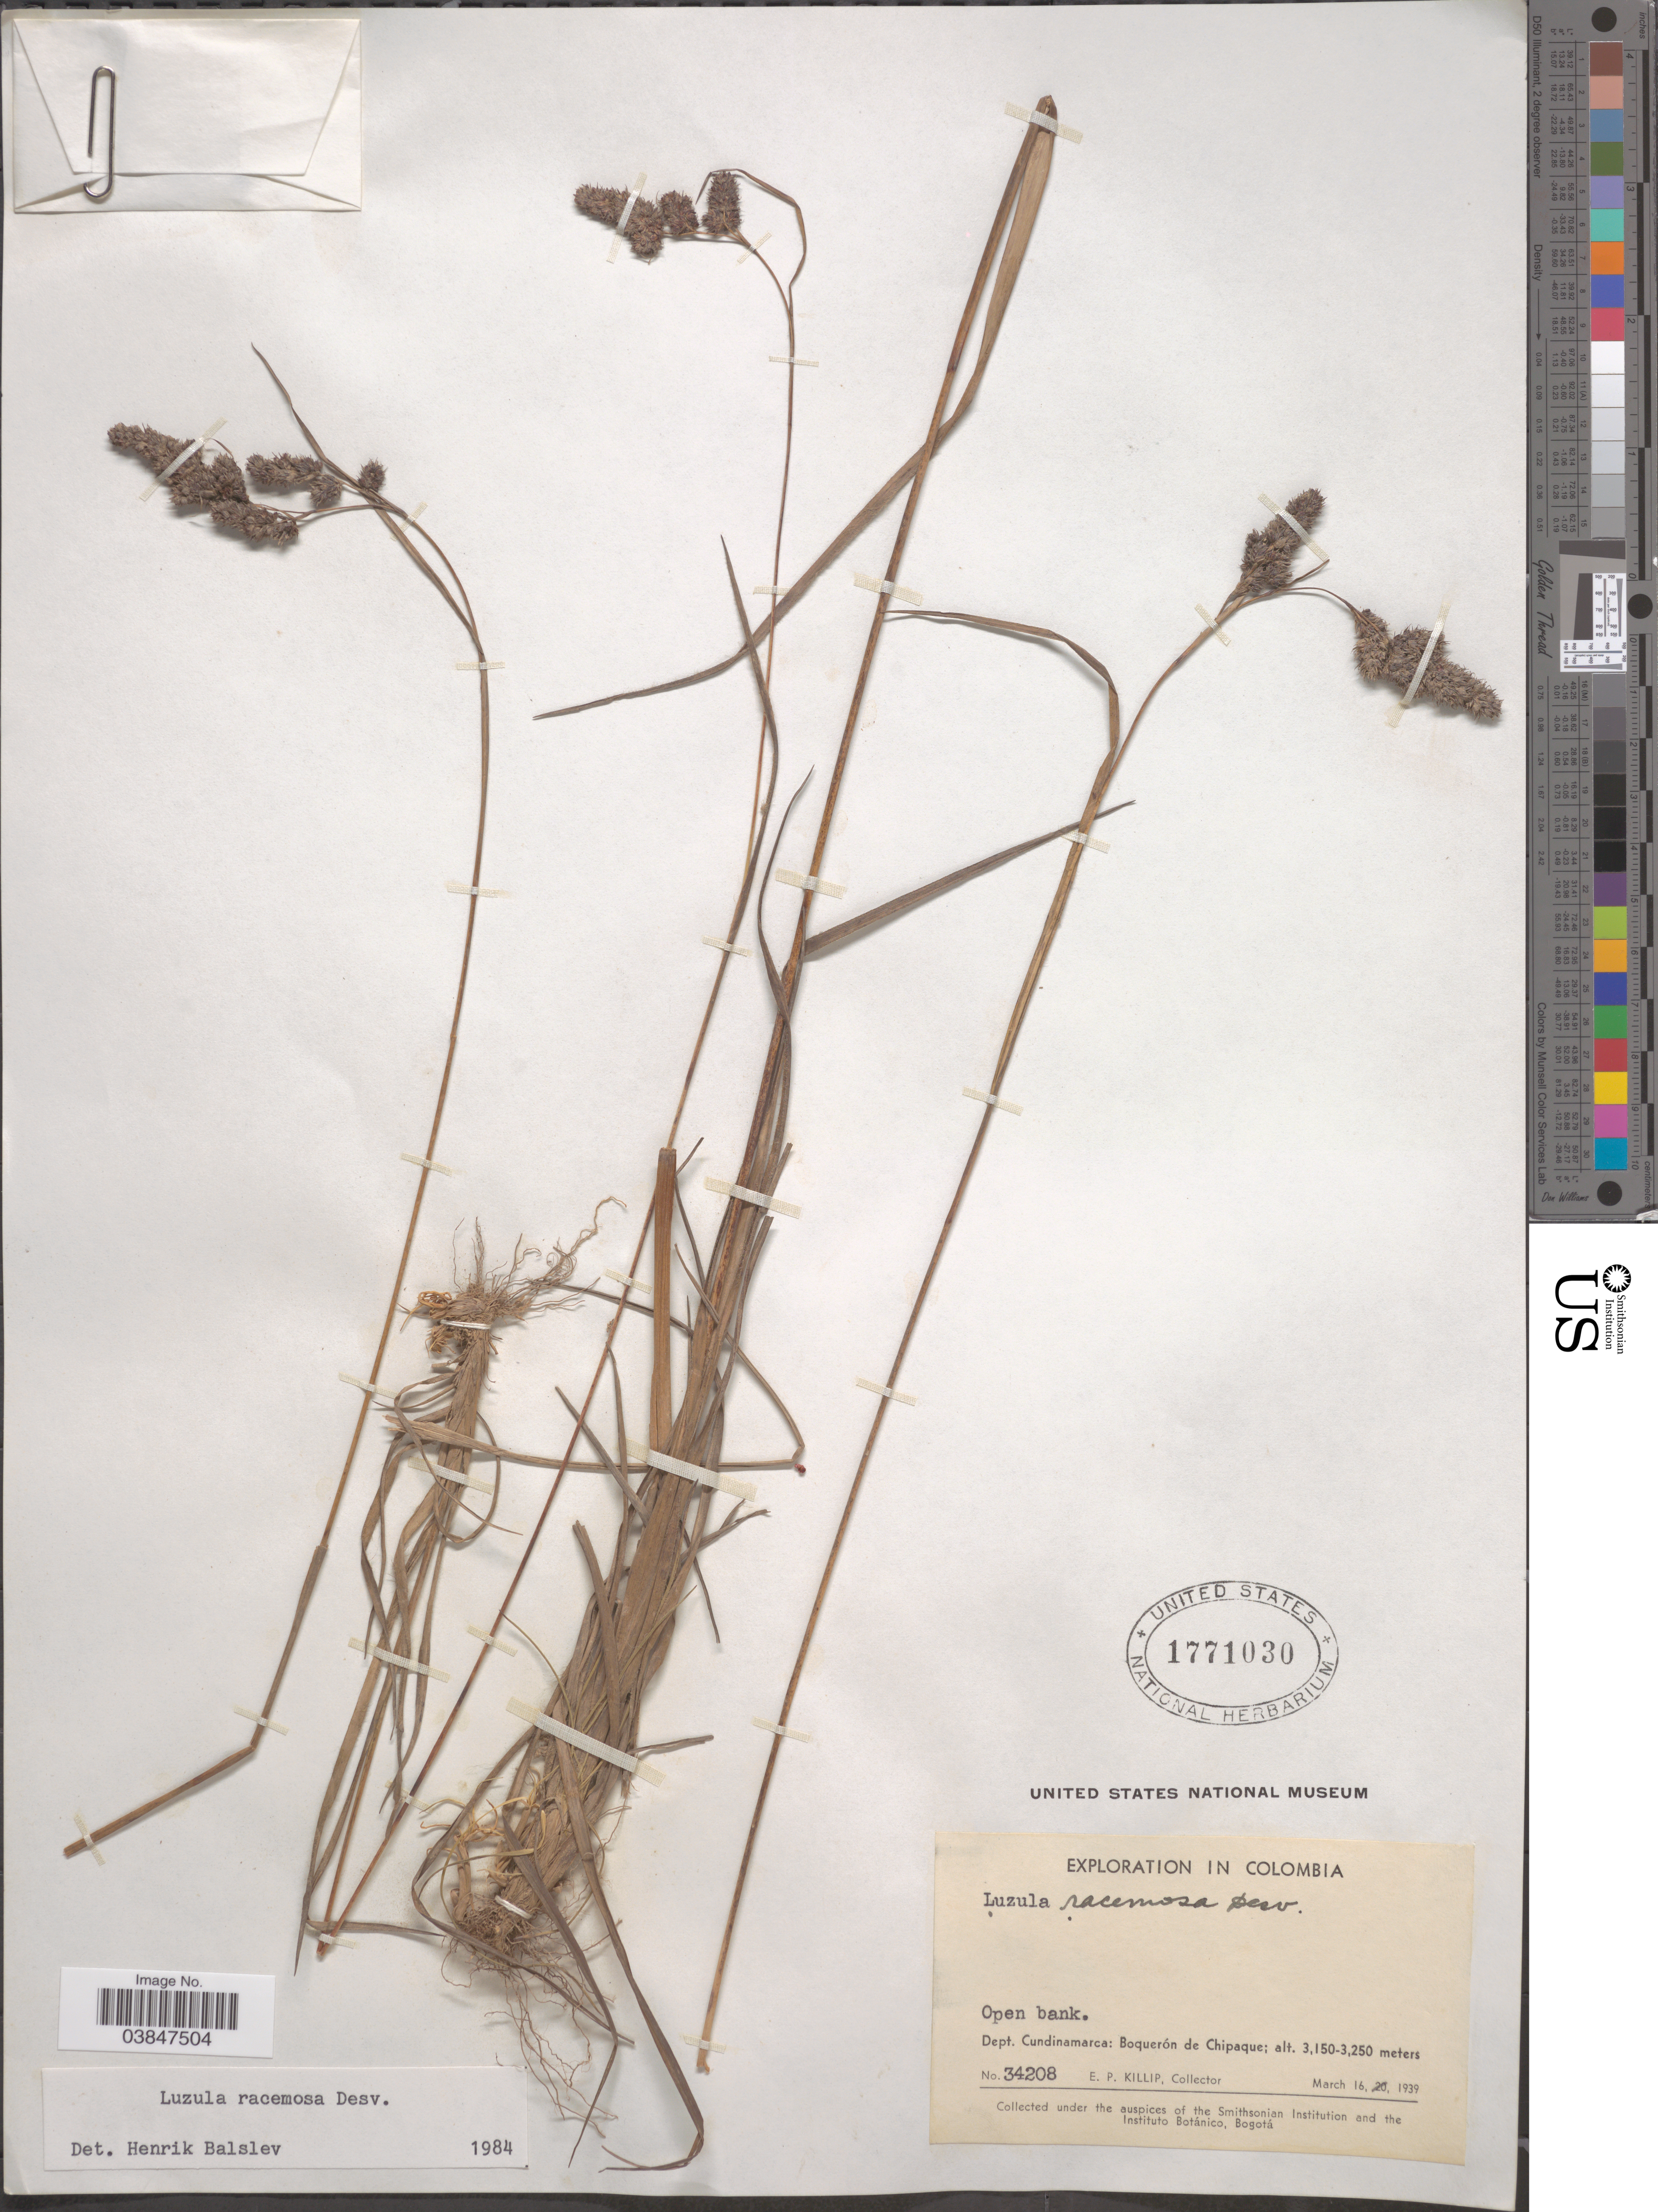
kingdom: Plantae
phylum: Tracheophyta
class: Liliopsida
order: Poales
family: Juncaceae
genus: Luzula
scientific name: Luzula racemosa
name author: Desv.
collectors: E. P. Killip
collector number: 34208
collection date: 1939-03-16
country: Colombia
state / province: Cundinamarca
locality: Dept. Cundinamarca: Boquerón de Chipaque.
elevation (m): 3150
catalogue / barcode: US 1771030